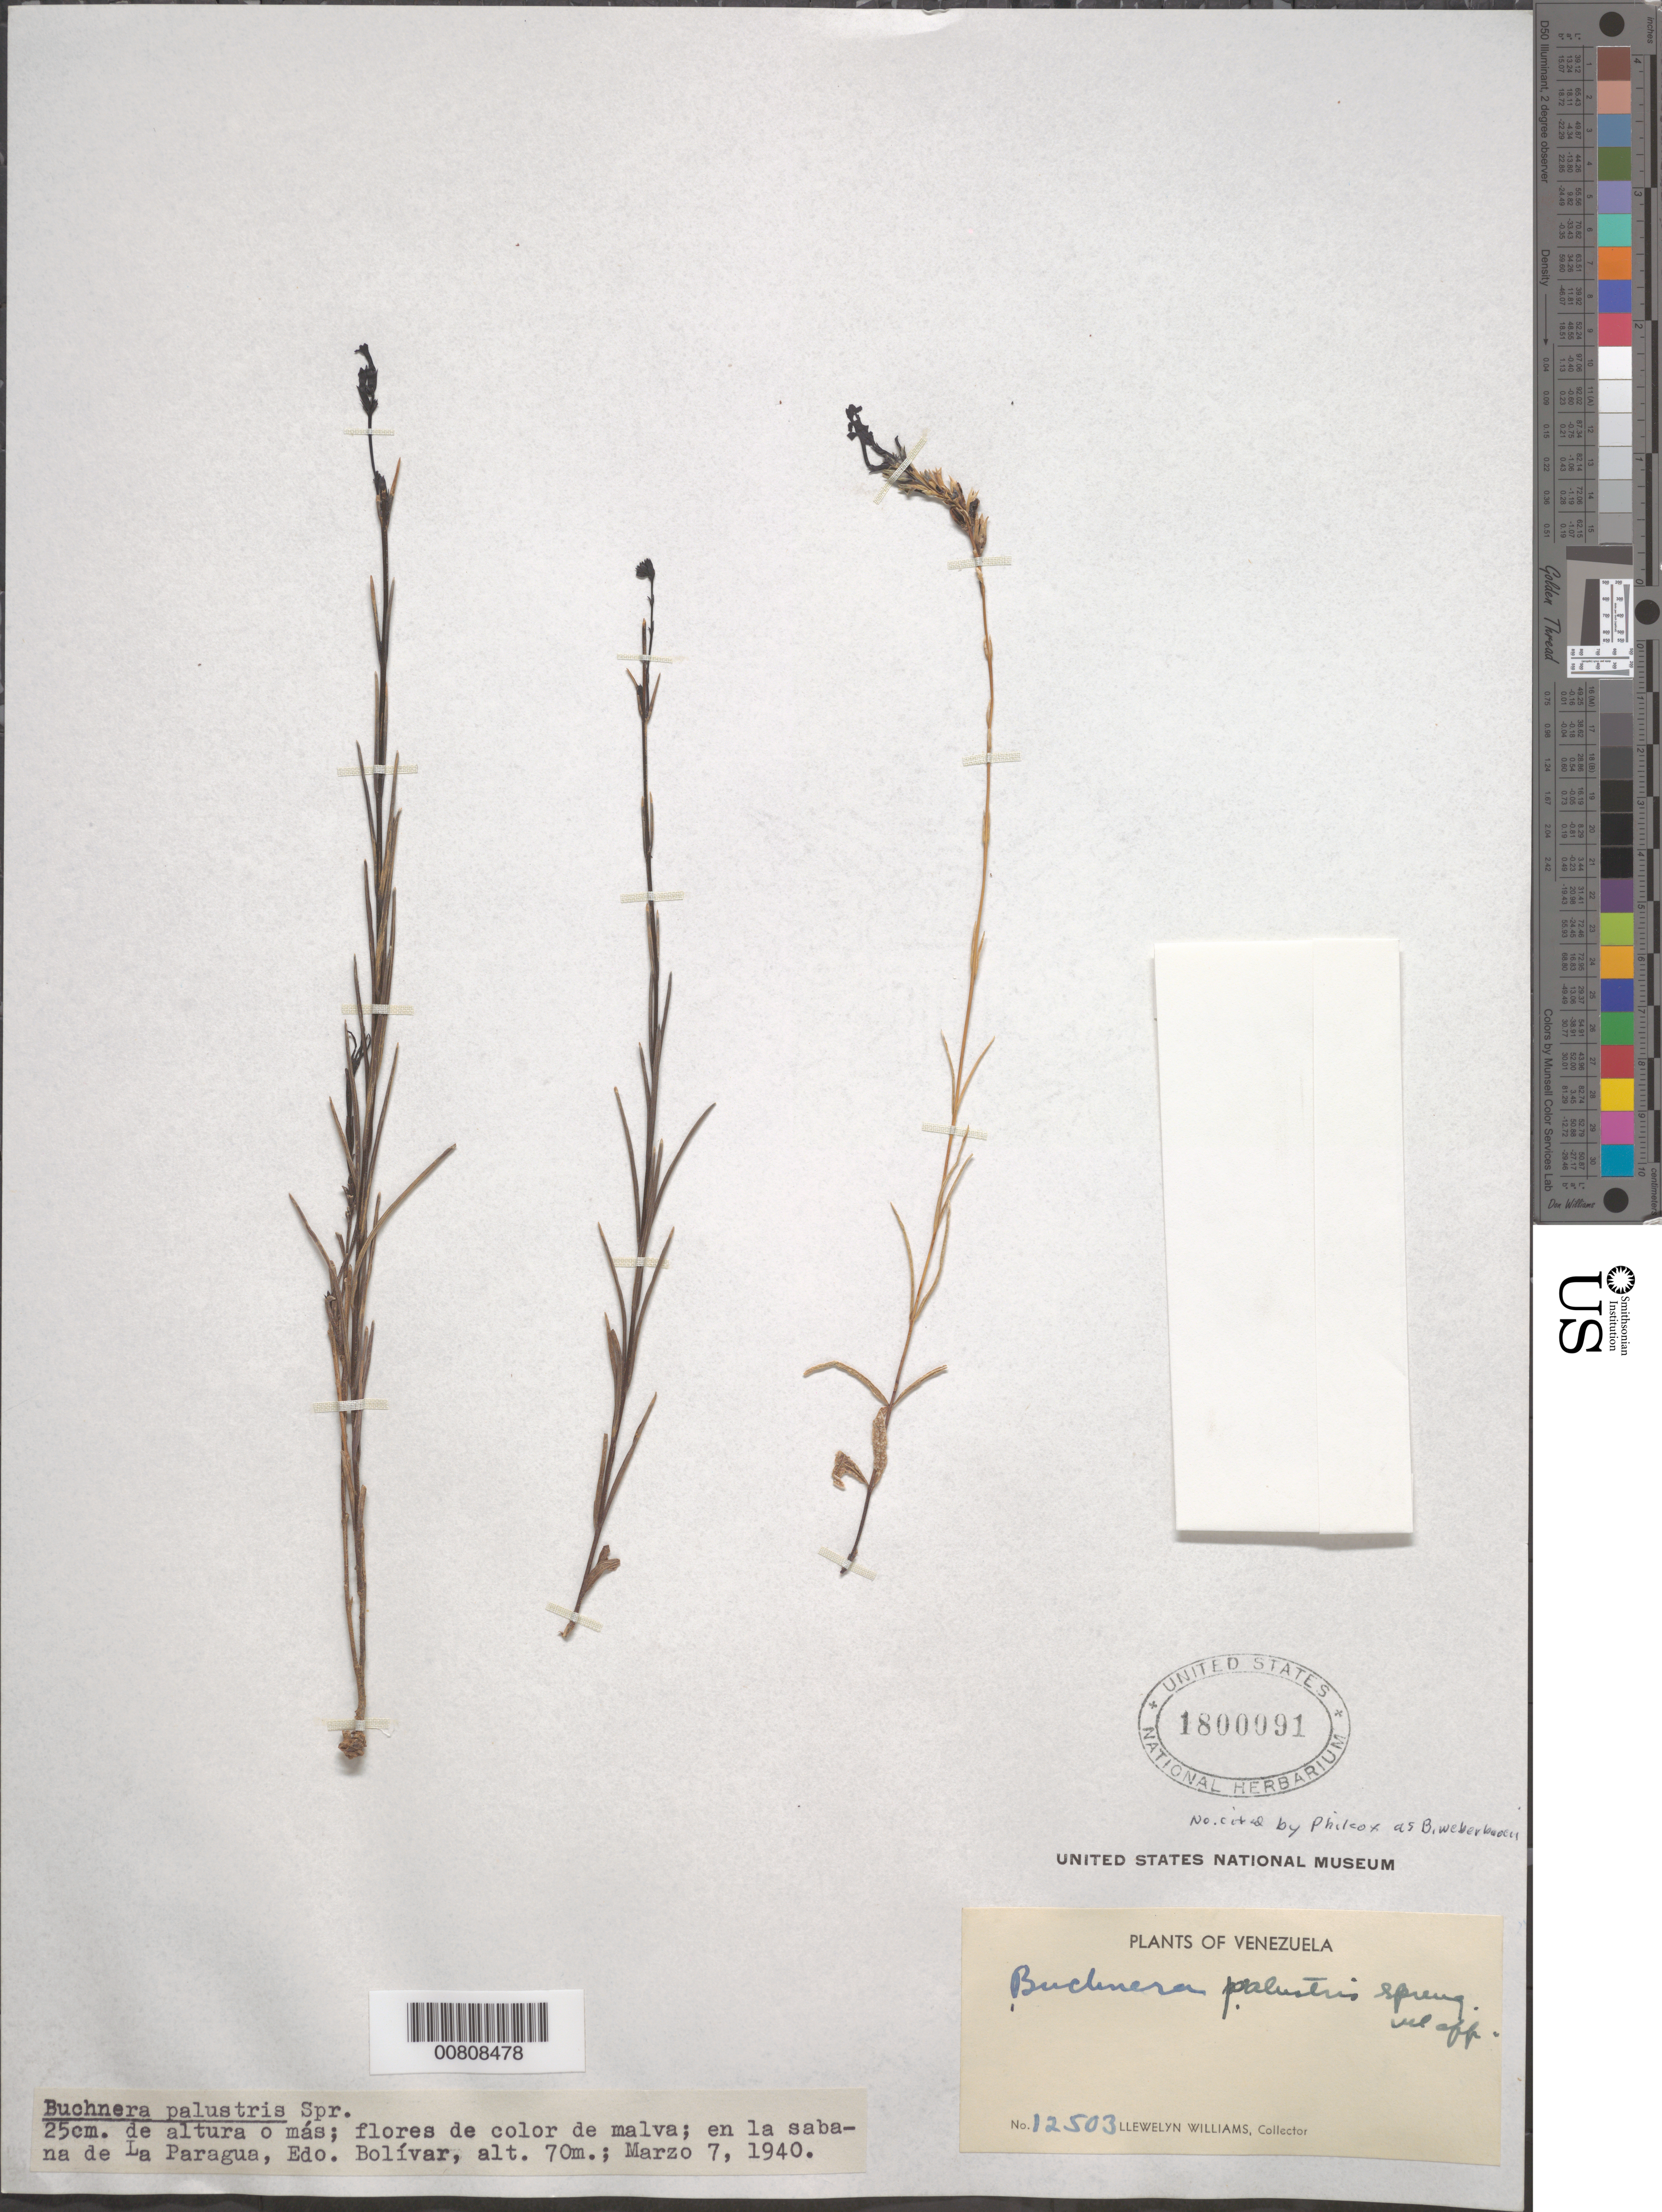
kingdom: Plantae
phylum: Tracheophyta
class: Magnoliopsida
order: Lamiales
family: Orobanchaceae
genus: Buchnera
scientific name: Buchnera weberbaueri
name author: Diels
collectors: Ll. Williams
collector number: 12503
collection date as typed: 7-Mar-40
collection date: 1940-03-07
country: Venezuela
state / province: Bolívar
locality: La Paragua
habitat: Sabana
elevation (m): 70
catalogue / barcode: US 1800091